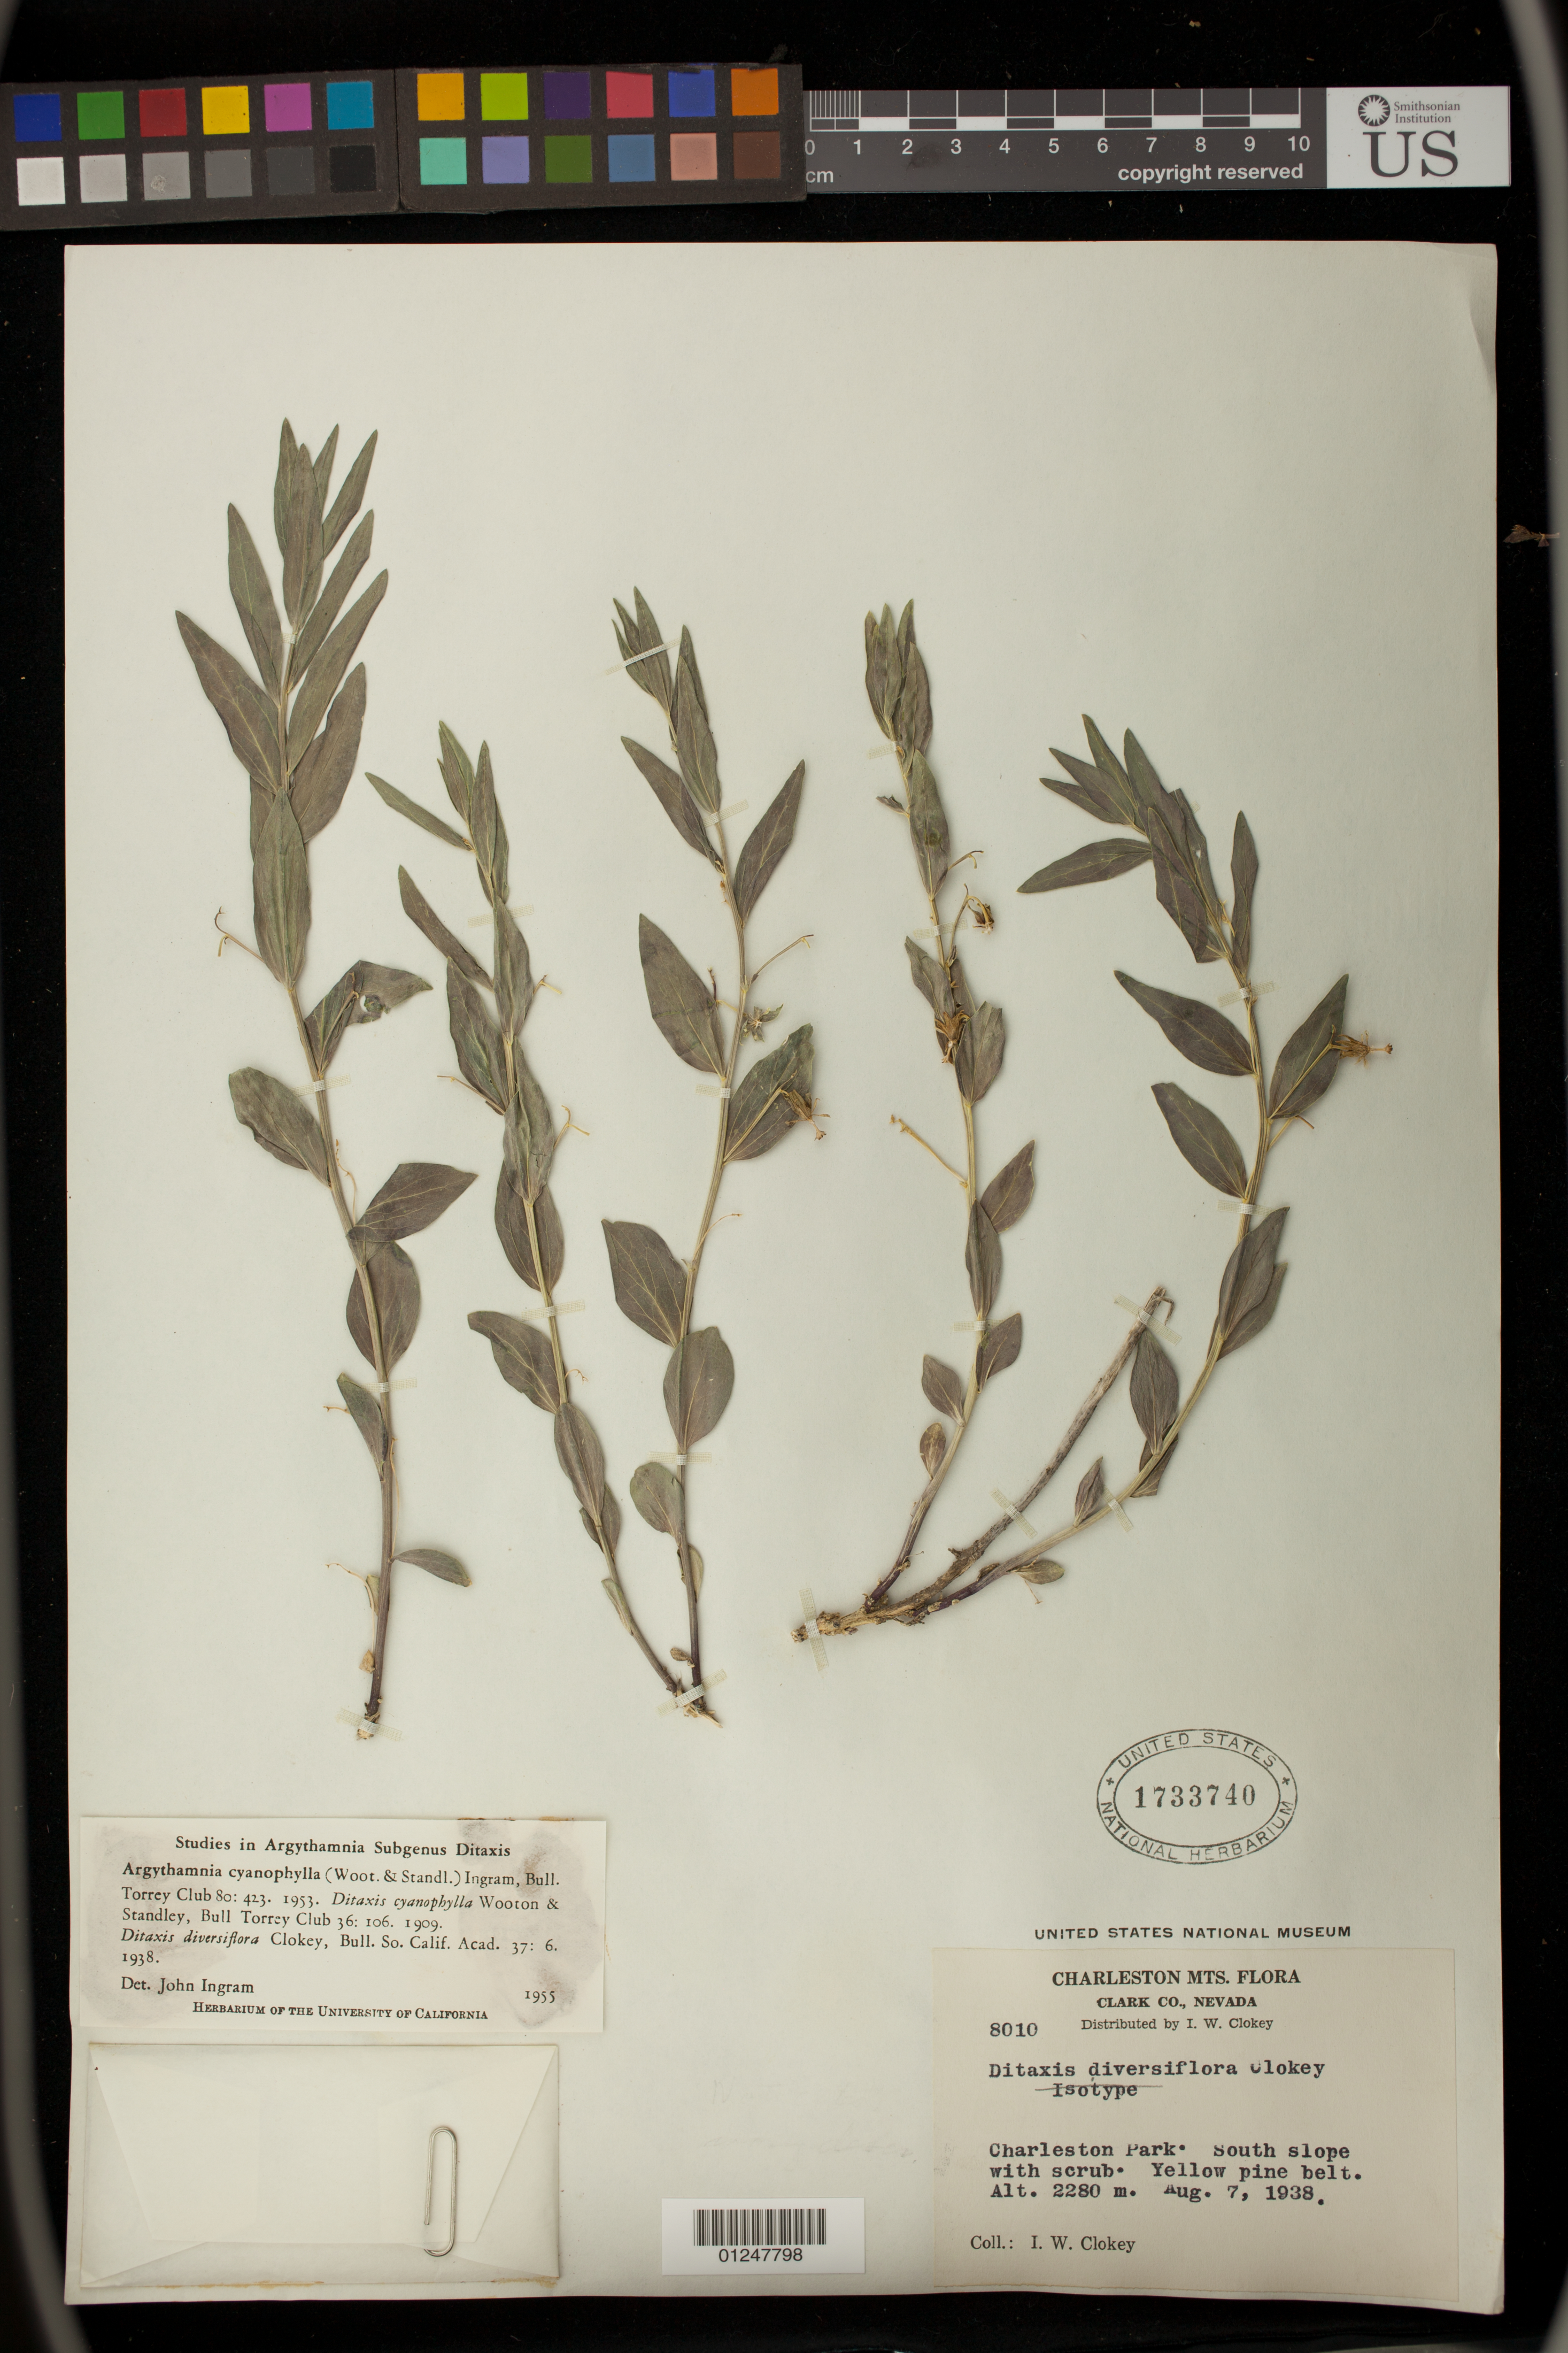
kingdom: Plantae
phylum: Tracheophyta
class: Magnoliopsida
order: Malpighiales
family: Euphorbiaceae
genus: Argythamnia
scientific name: Argythamnia cyanophylla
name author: (Wooton & Standl.) J.W. Ingram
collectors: I. W. Clokey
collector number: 8010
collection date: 1938-08-07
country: United States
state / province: Nevada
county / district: Clark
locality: Charleston Park. South slope with scrub.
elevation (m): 2280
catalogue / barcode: US 1733740